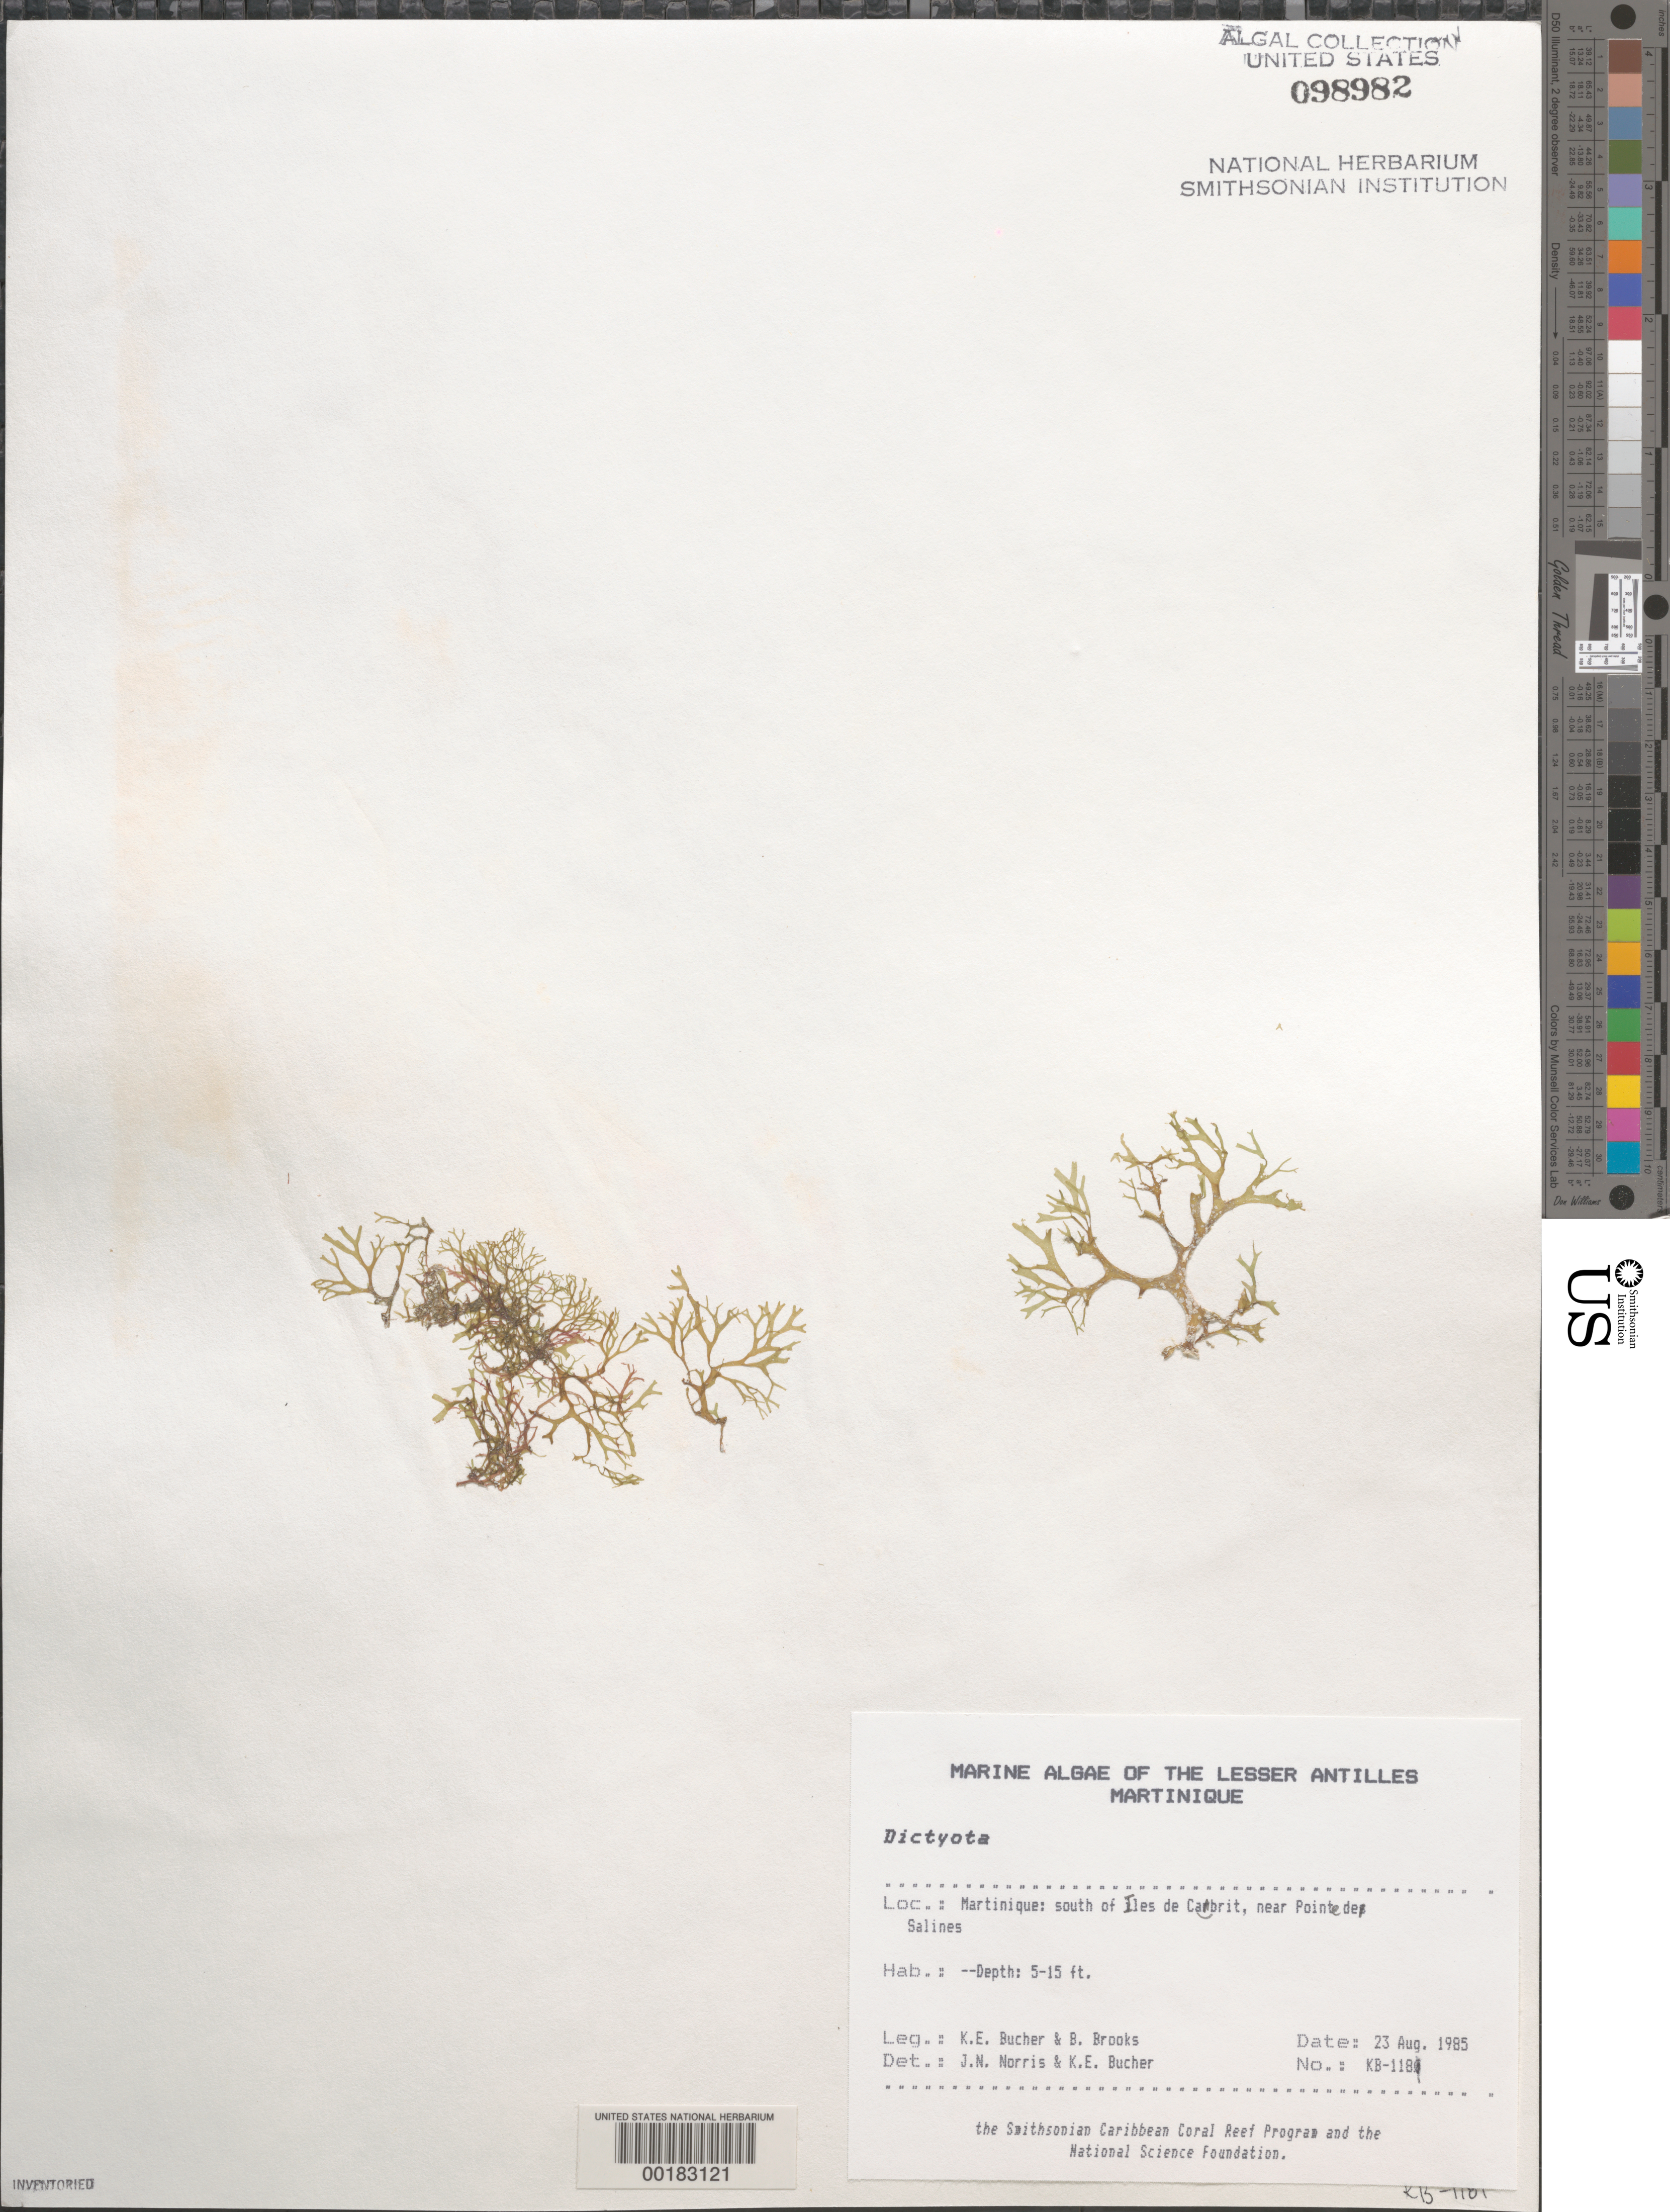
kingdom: Chromista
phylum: Ochrophyta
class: Phaeophyceae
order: Dictyotales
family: Dictyotaceae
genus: Dictyota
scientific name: Dictyota sp.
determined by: Norris, J. N.; Bucher, K. E.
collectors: K. E. Bucher & B. Brooks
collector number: Kb-1181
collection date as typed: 23 Aug 1985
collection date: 1985-08-23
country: Martinique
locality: South of Iles de Cabrit, near Pointe de Salines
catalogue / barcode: US 98982